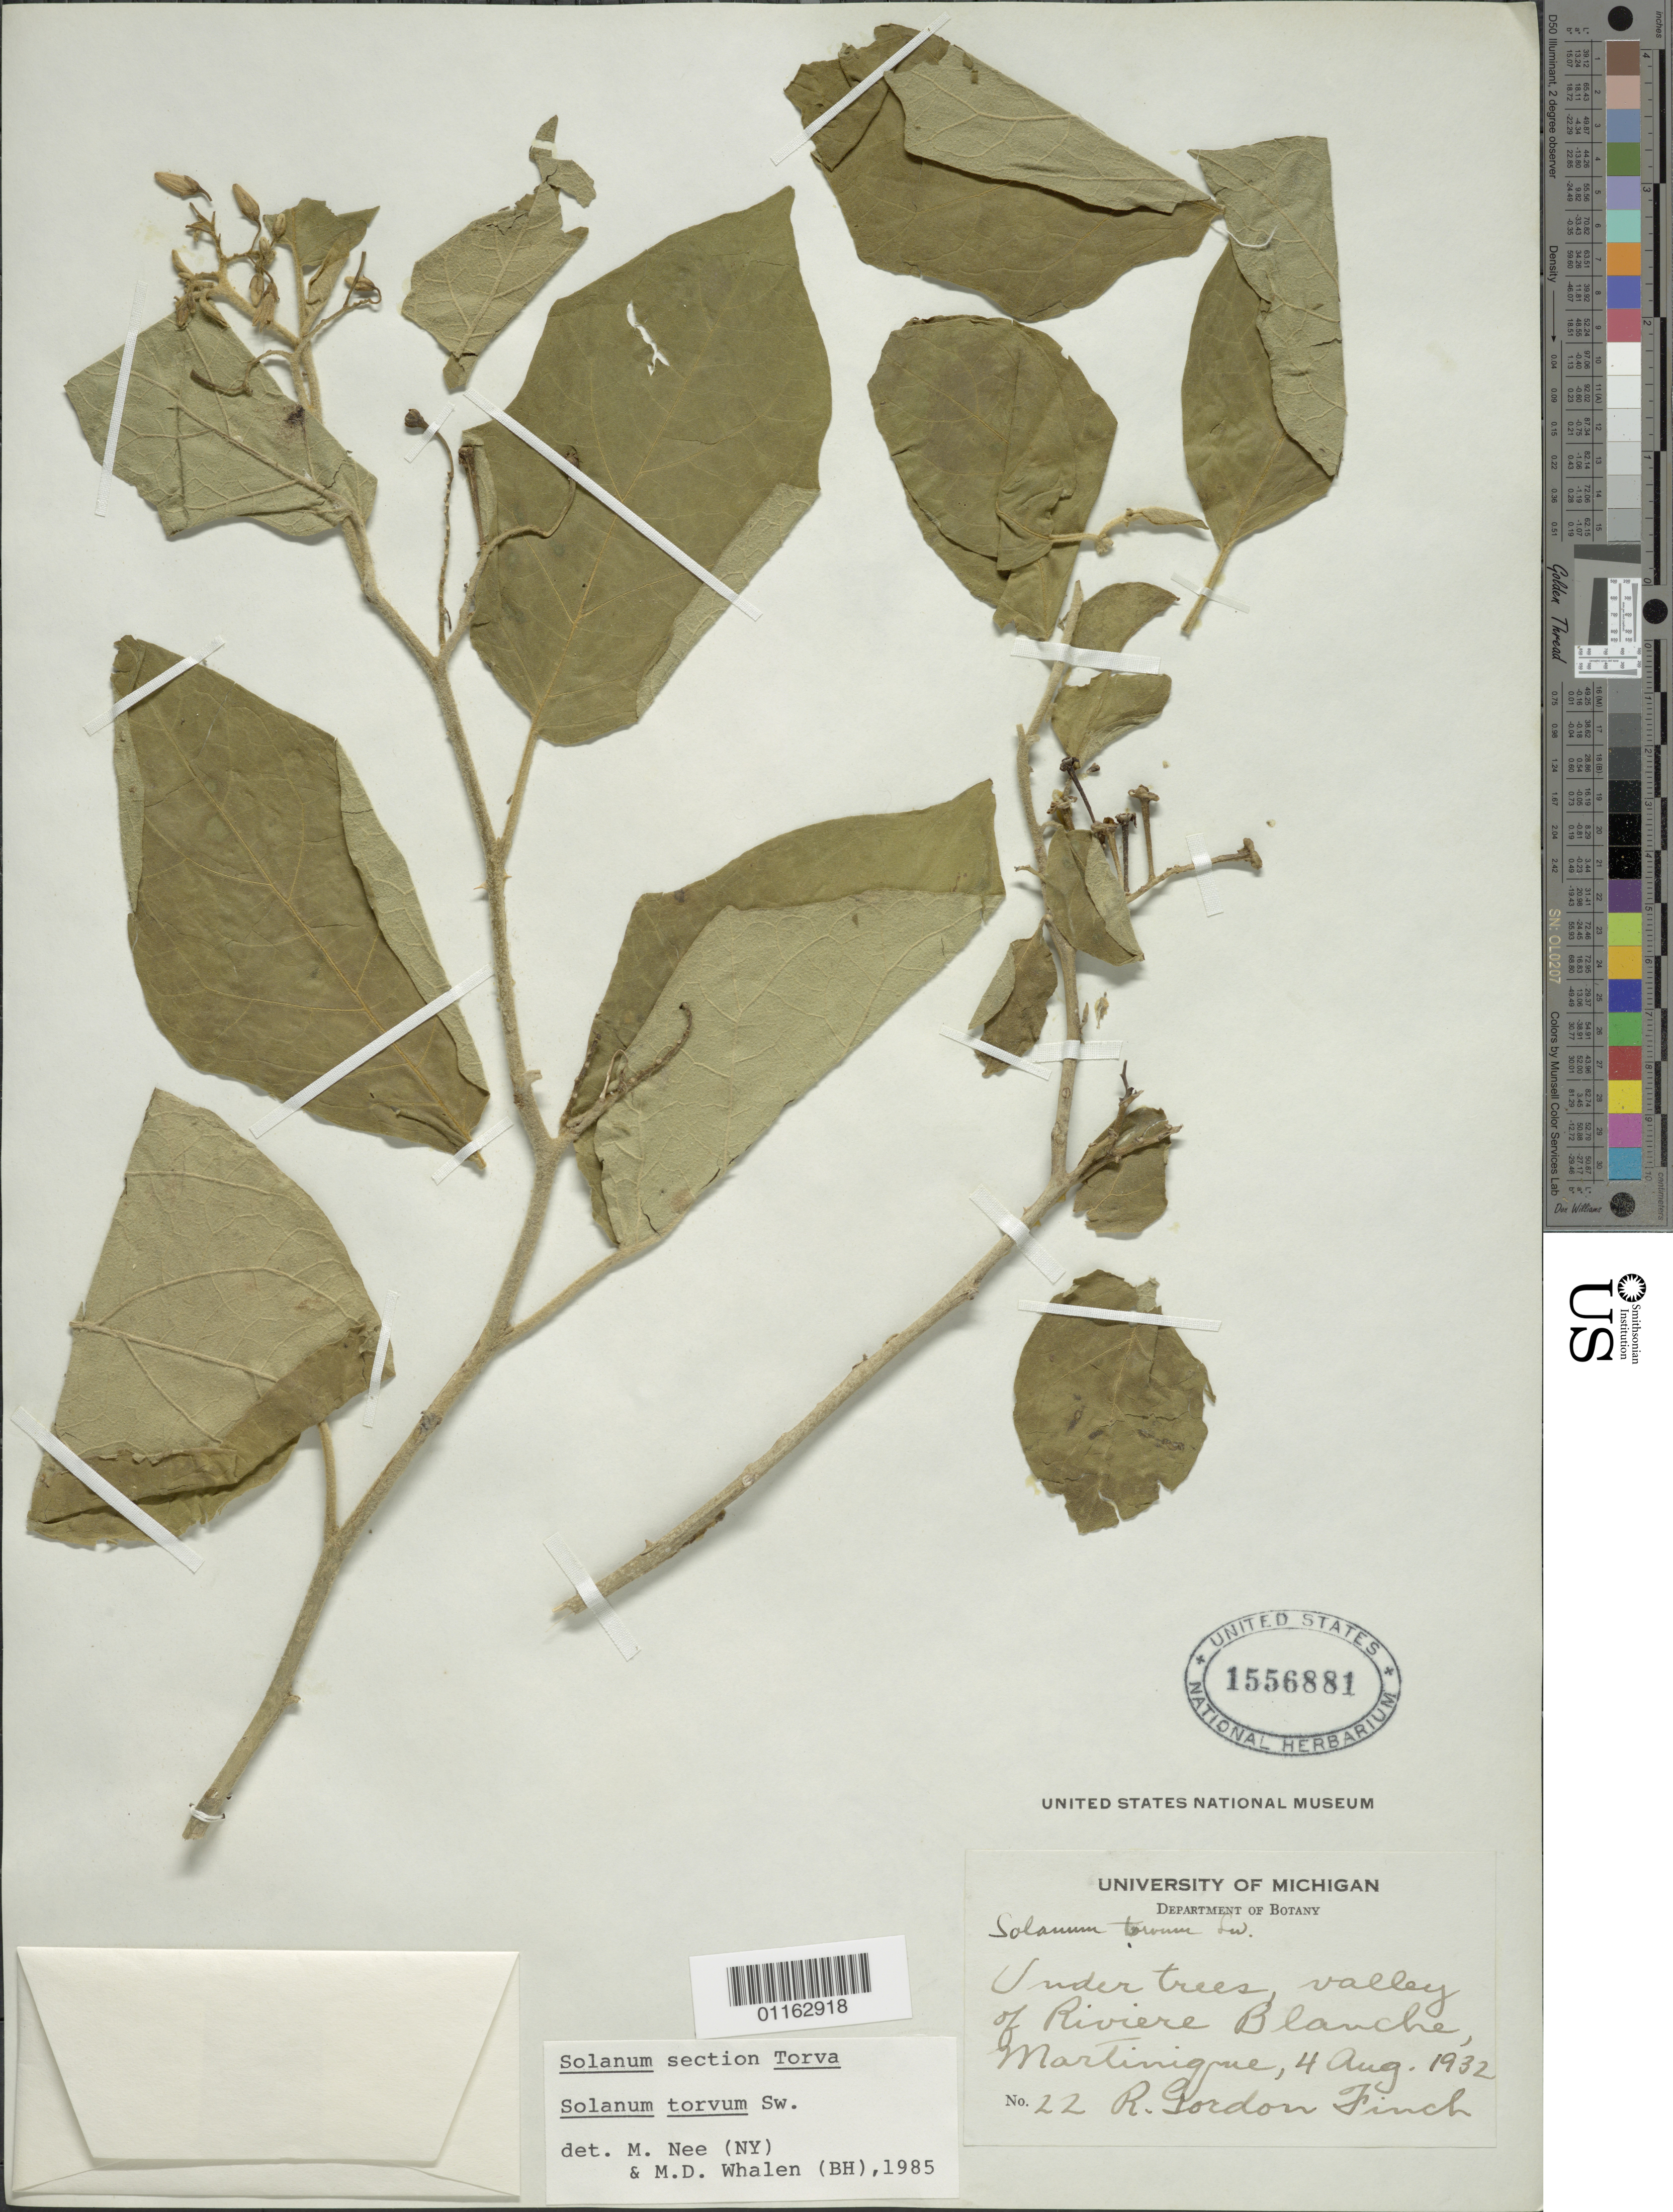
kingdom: Plantae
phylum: Tracheophyta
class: Magnoliopsida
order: Solanales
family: Solanaceae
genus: Solanum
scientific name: Solanum torvum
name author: Sw.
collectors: R. Finch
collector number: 22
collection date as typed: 04 Aug 1932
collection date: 1932-08-04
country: Martinique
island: Martinique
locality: under trees; valley of Riviere Blanche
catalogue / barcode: US 1556881